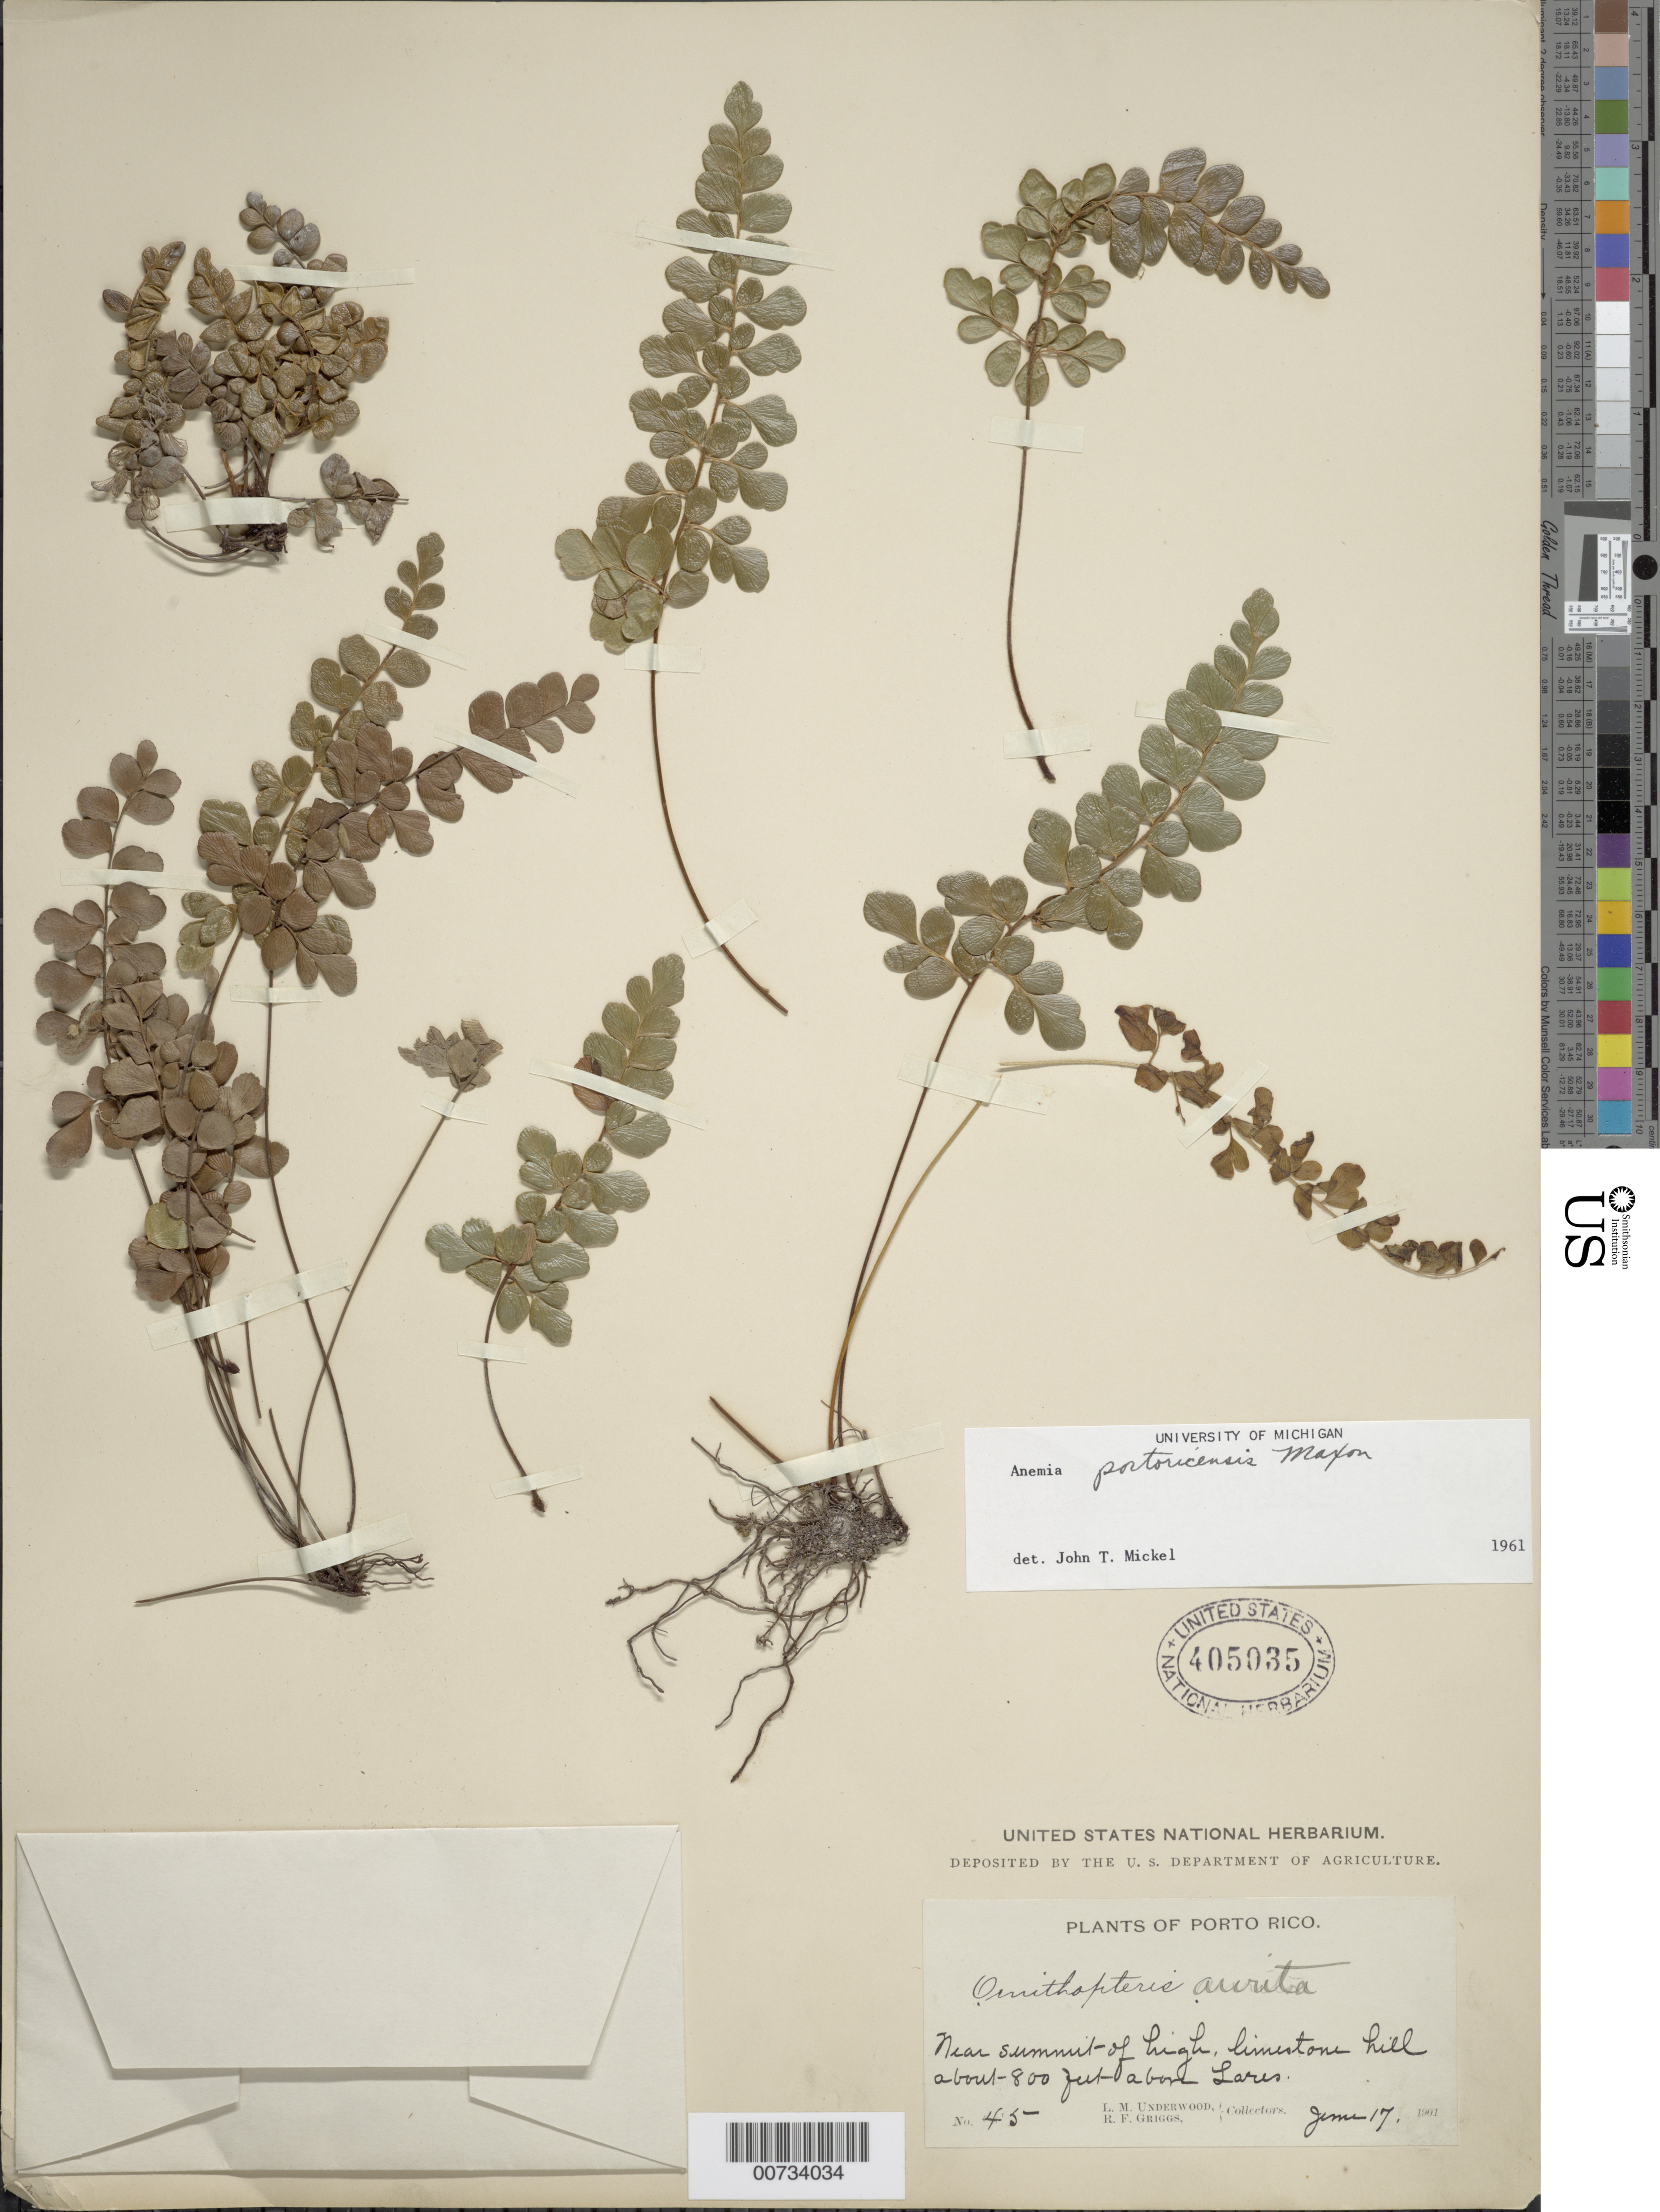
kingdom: Plantae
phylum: Tracheophyta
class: Polypodiopsida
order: Schizaeales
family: Anemiaceae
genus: Anemia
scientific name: Anemia portoricensis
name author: Maxon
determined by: Mickel, J. T., (NY), New York Botanical Garden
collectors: L. M. Underwood & R. F. Griggs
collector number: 45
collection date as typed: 17 Jun 1901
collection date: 1901-06-17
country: Puerto Rico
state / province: Lares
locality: Lares, 800 ft above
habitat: Near summit of high, limestone hill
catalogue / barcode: US 405035